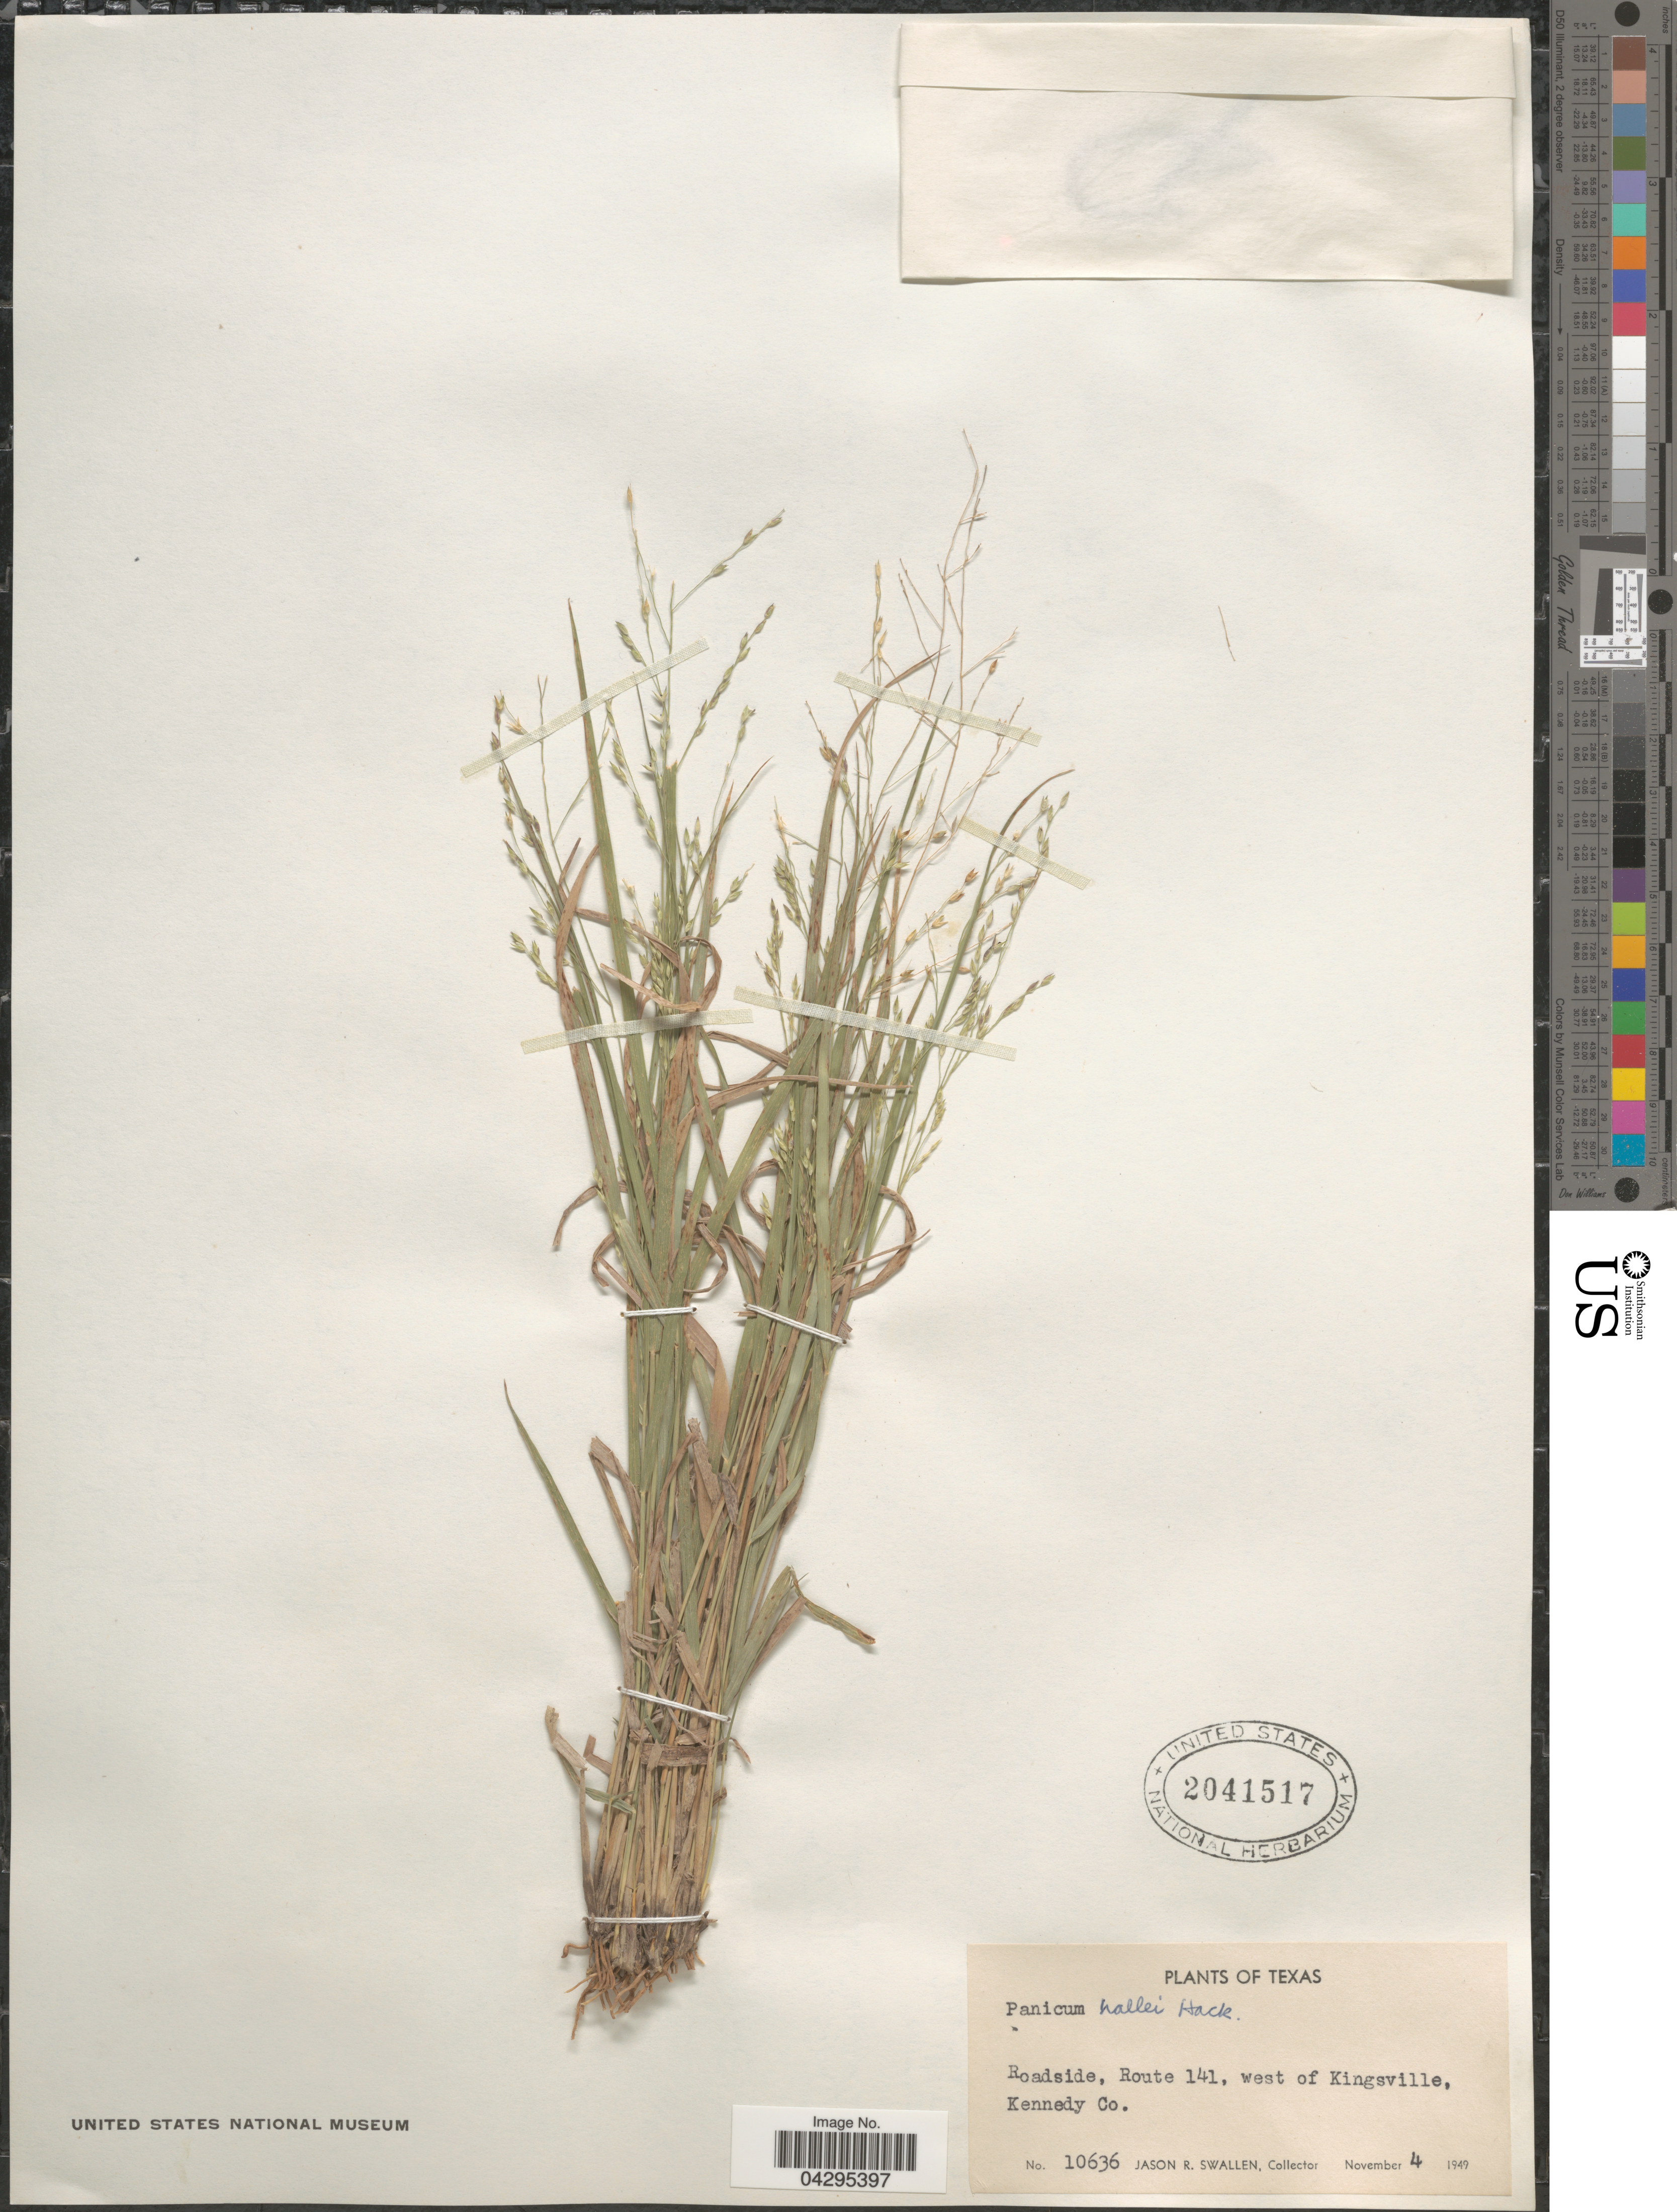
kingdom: Plantae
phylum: Tracheophyta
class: Liliopsida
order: Poales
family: Poaceae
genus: Panicum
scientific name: Panicum hallii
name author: Vasey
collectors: J. R. Swallen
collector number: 10636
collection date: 1949-11-04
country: United States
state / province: Texas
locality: Roadside, Route 141, west of Kingsville, Kennedy Co.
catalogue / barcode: US 2041517